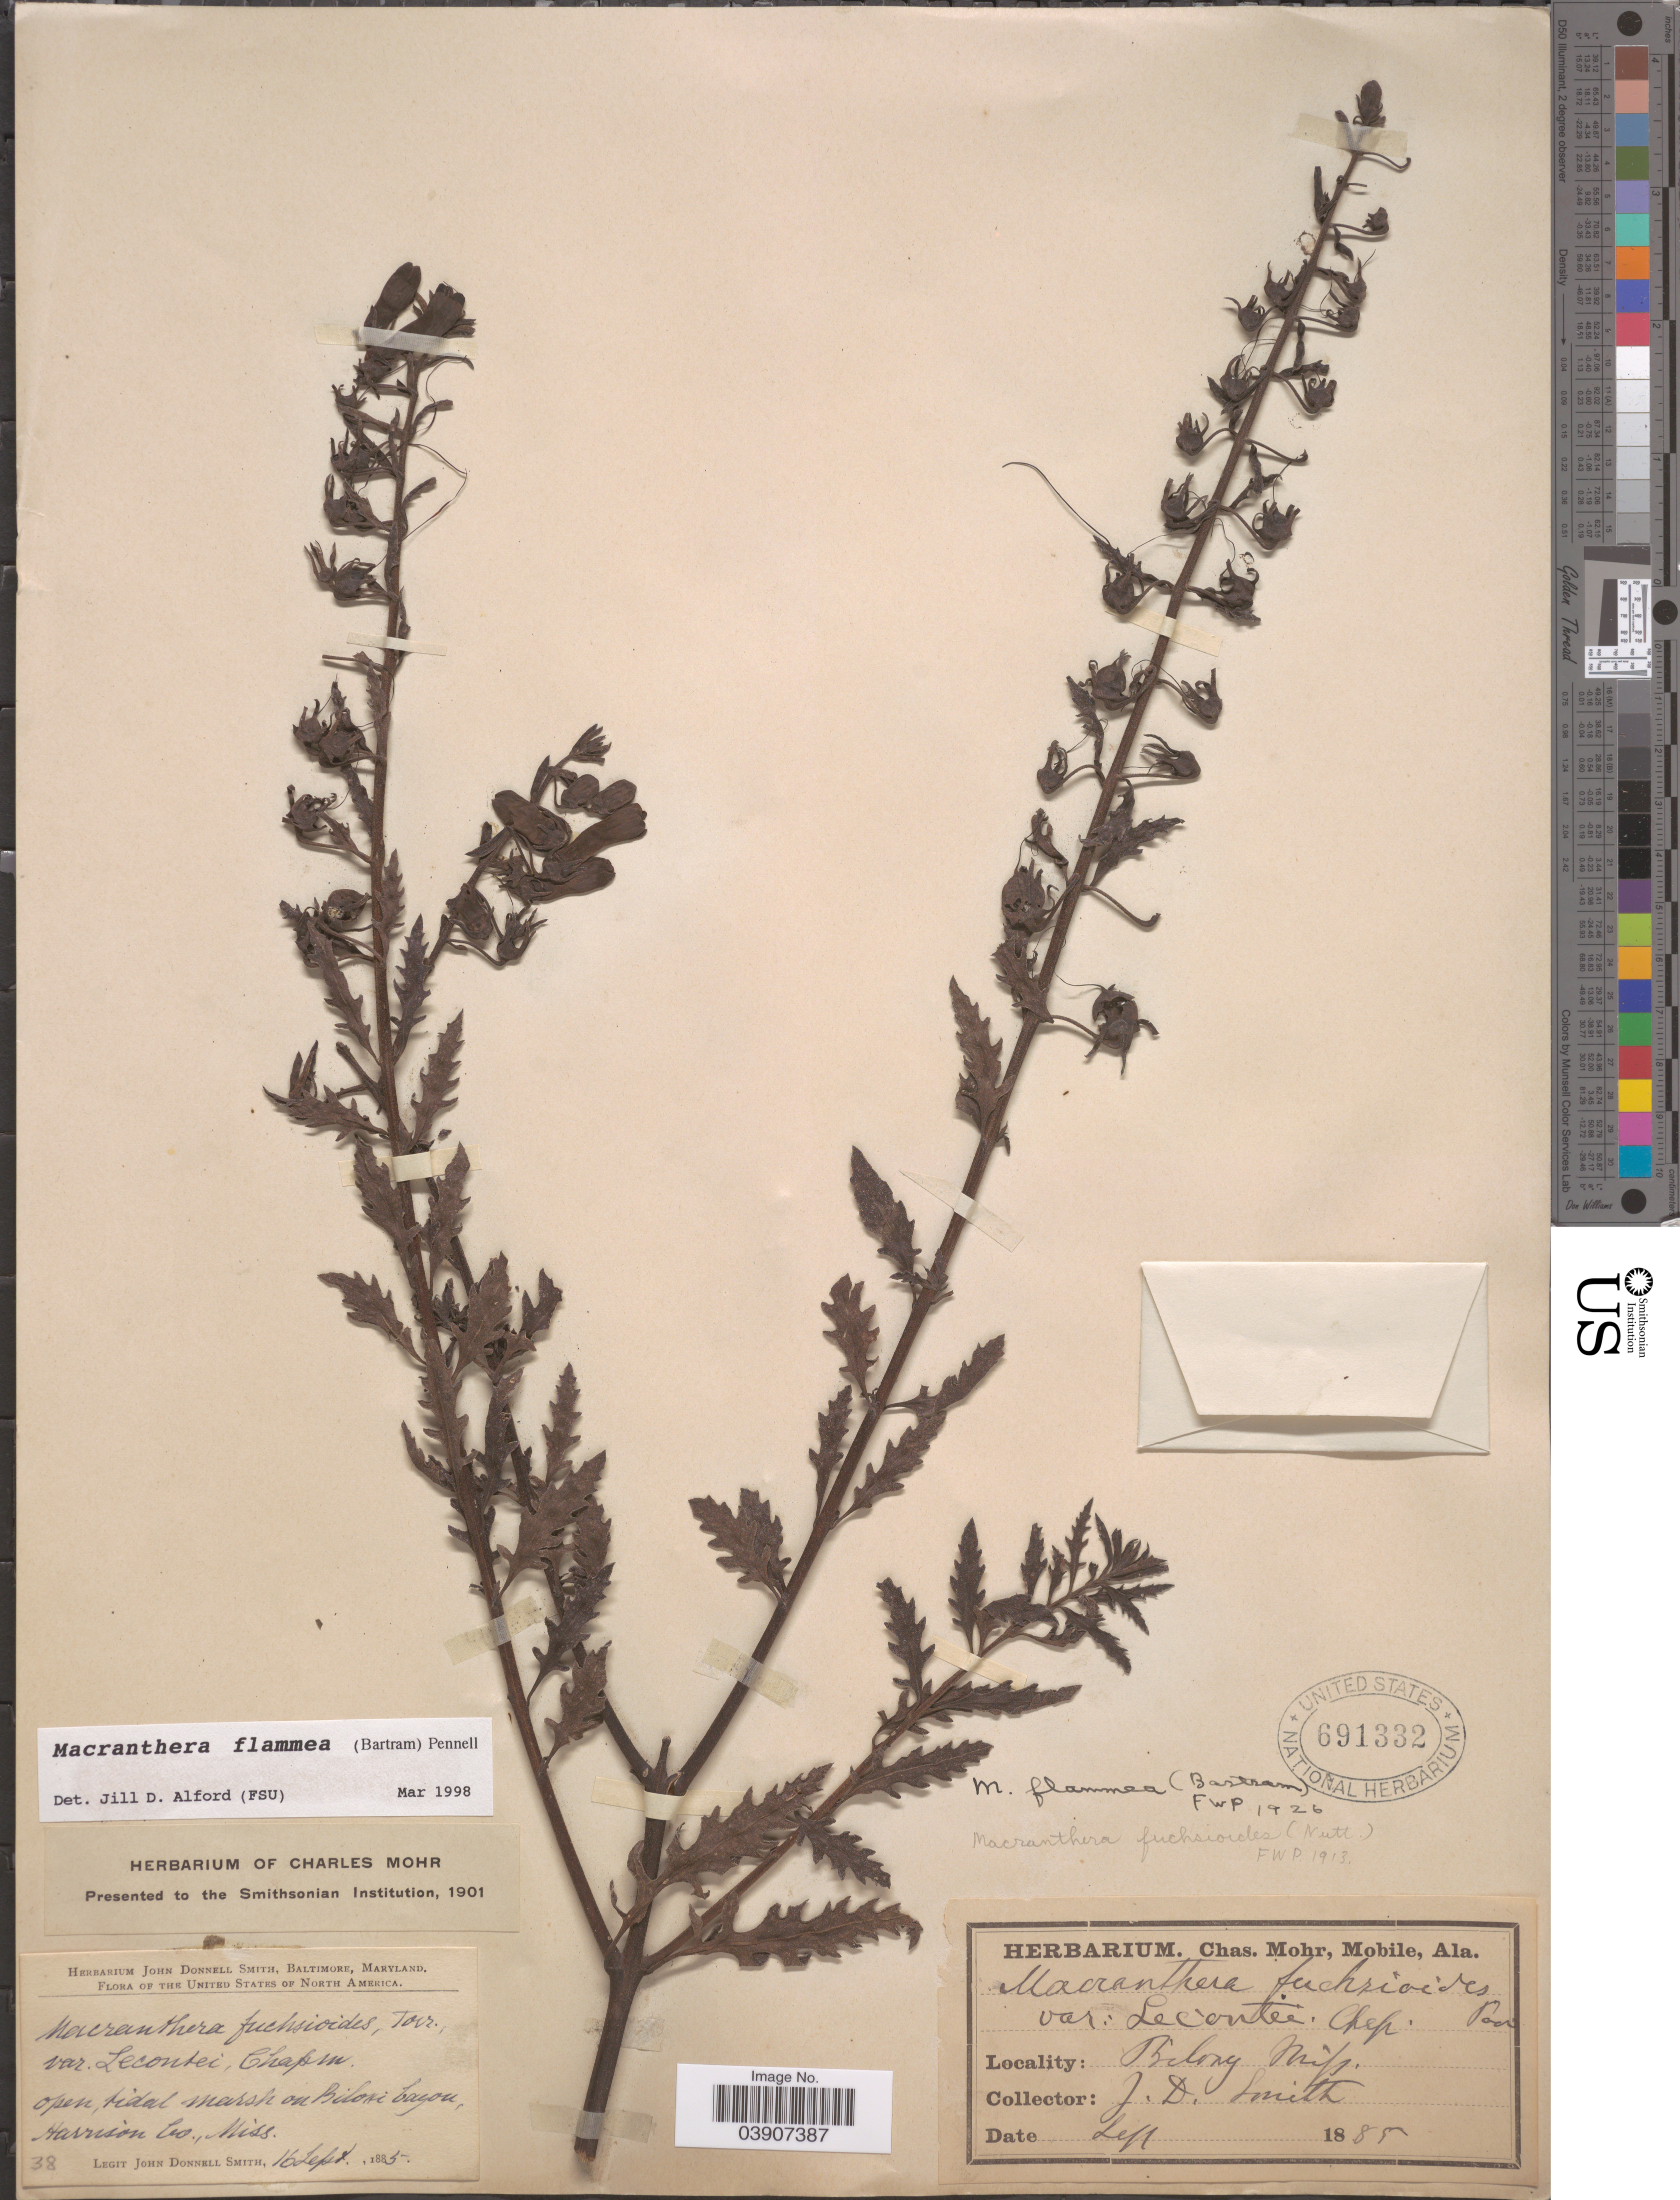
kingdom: Plantae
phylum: Tracheophyta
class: Magnoliopsida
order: Lamiales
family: Orobanchaceae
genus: Macranthera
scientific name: Macranthera flammea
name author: Pennell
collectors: J. Donnell Smith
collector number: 38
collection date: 1885-09-16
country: United States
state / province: Mississippi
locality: Harrison Co. Open, tidal marsh on Biloxi Cayon..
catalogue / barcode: US 691332